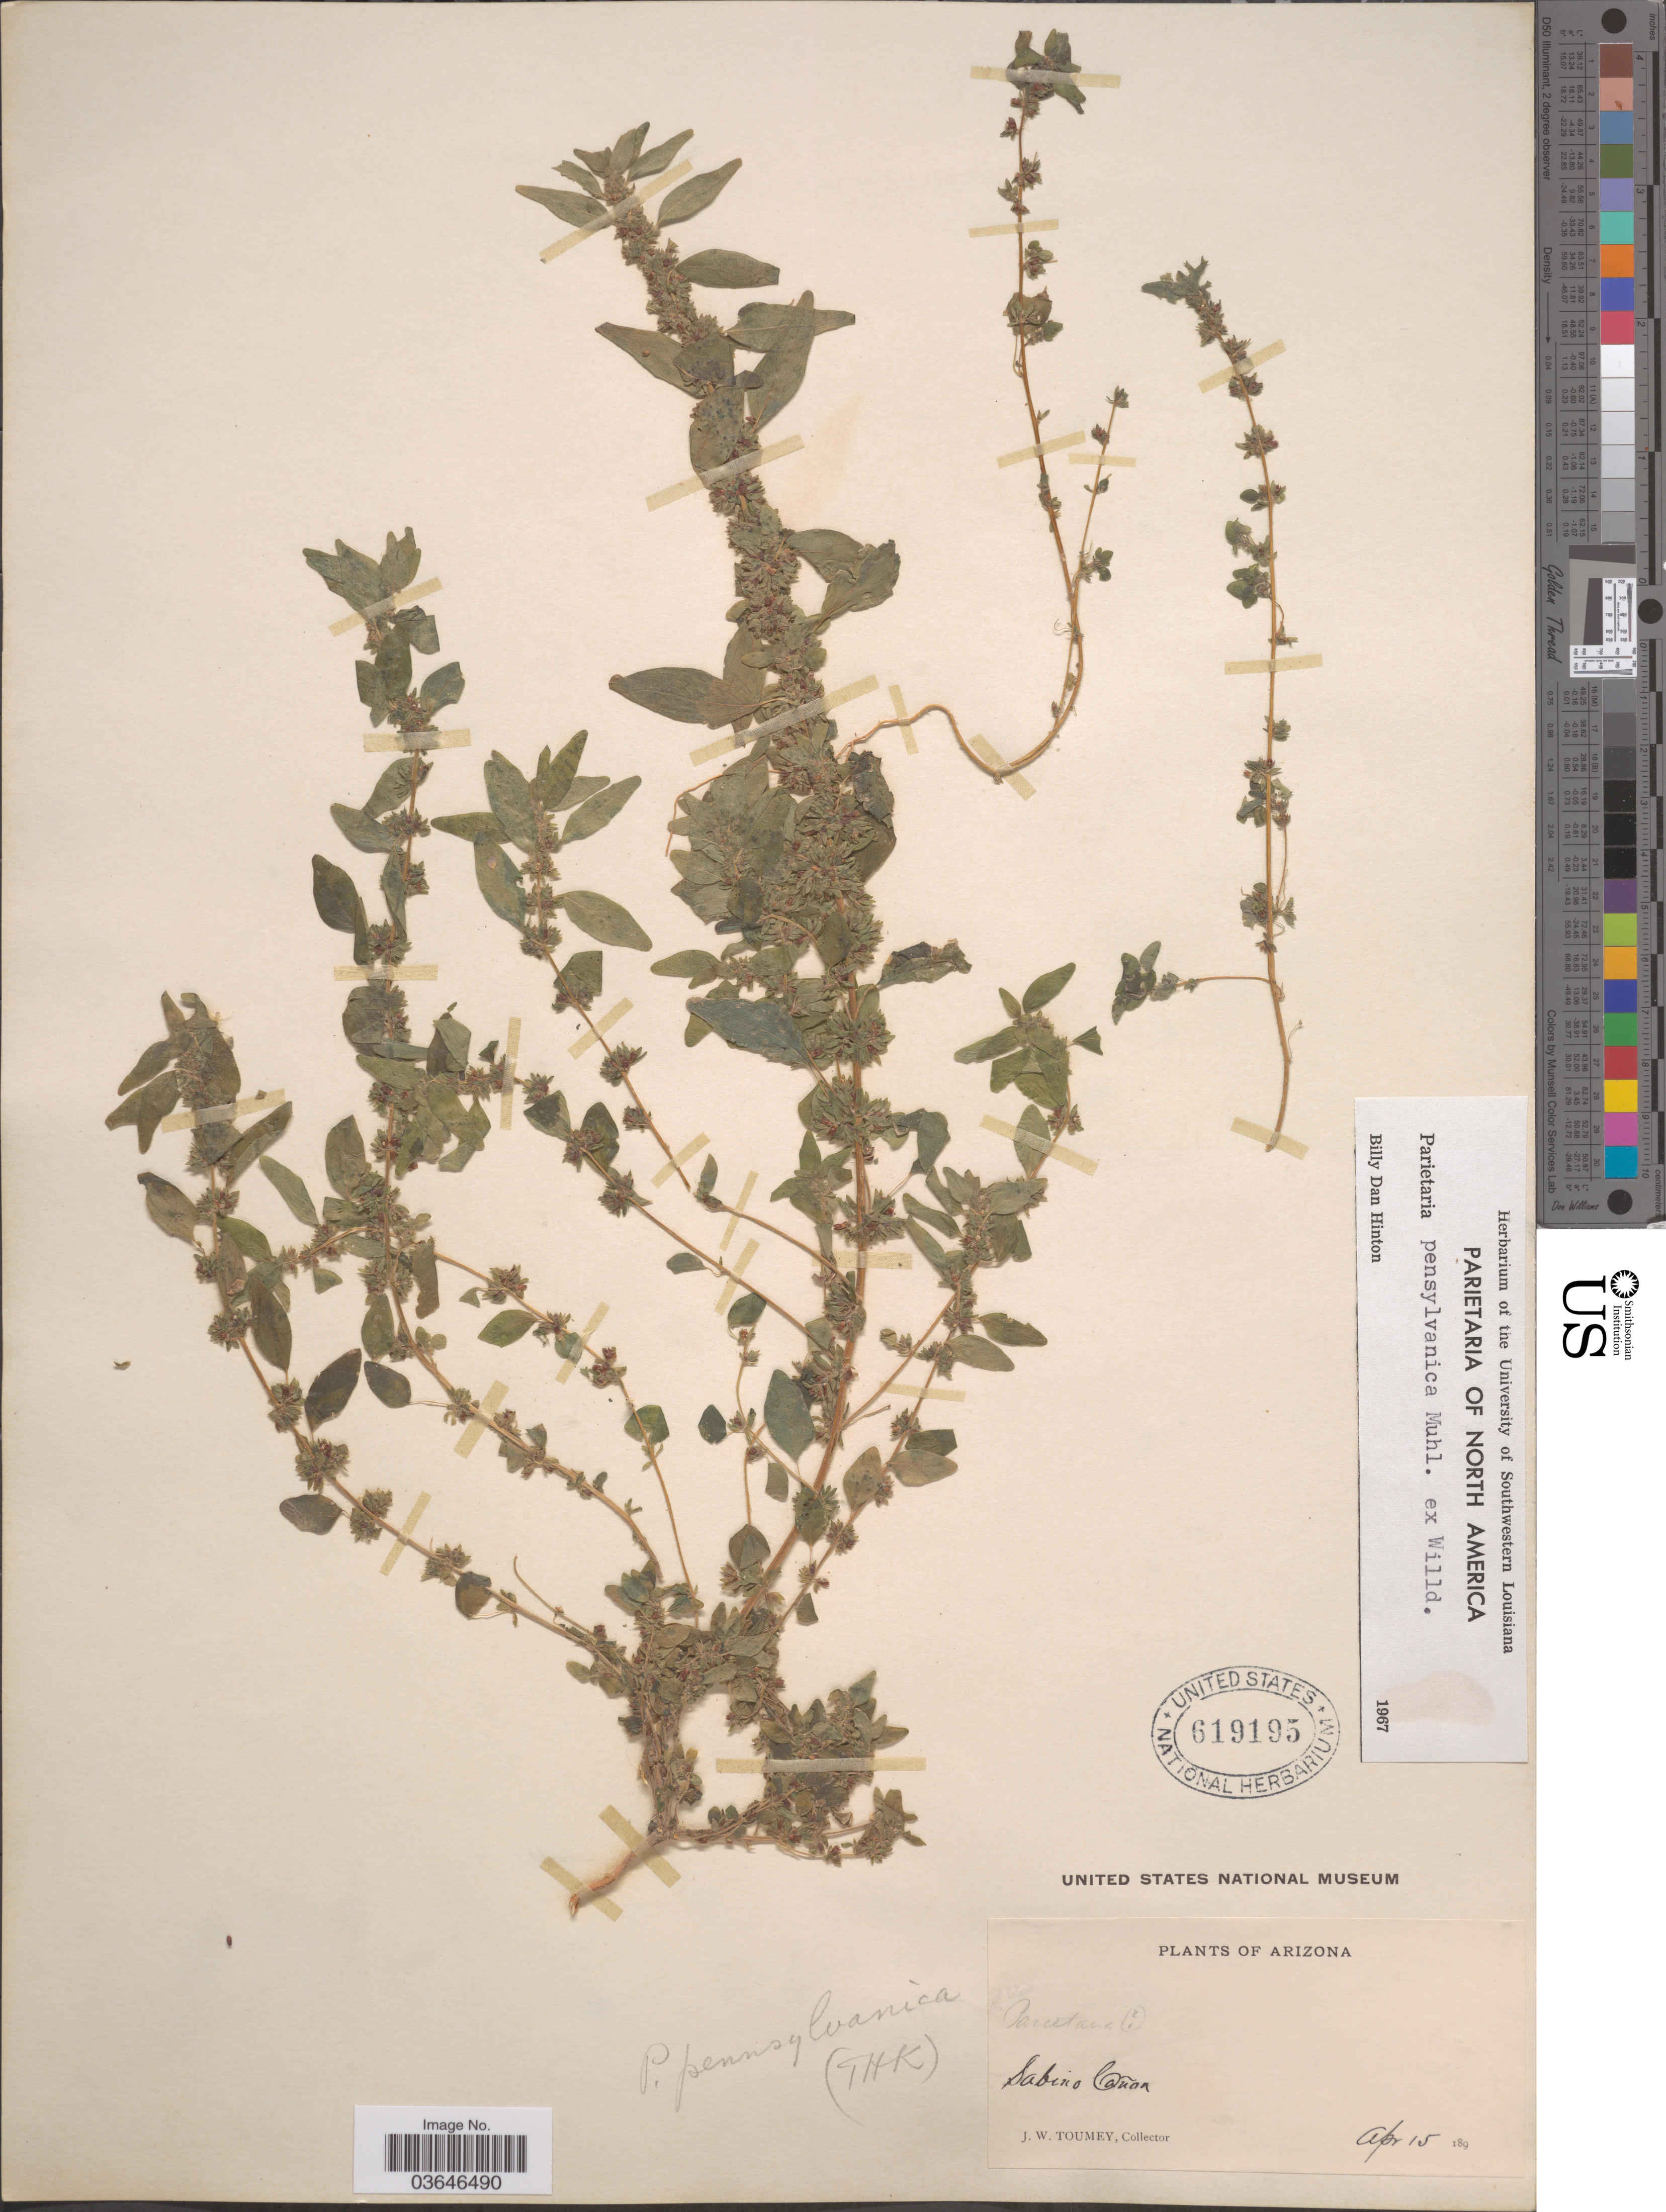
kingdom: Plantae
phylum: Tracheophyta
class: Magnoliopsida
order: Rosales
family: Urticaceae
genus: Parietaria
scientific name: Parietaria pensylvanica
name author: Muhl. ex Willd.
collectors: J. W. Toumey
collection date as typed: Apr 15 189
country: United States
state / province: Arizona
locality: Sabino Cañon.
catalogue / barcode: US 619195